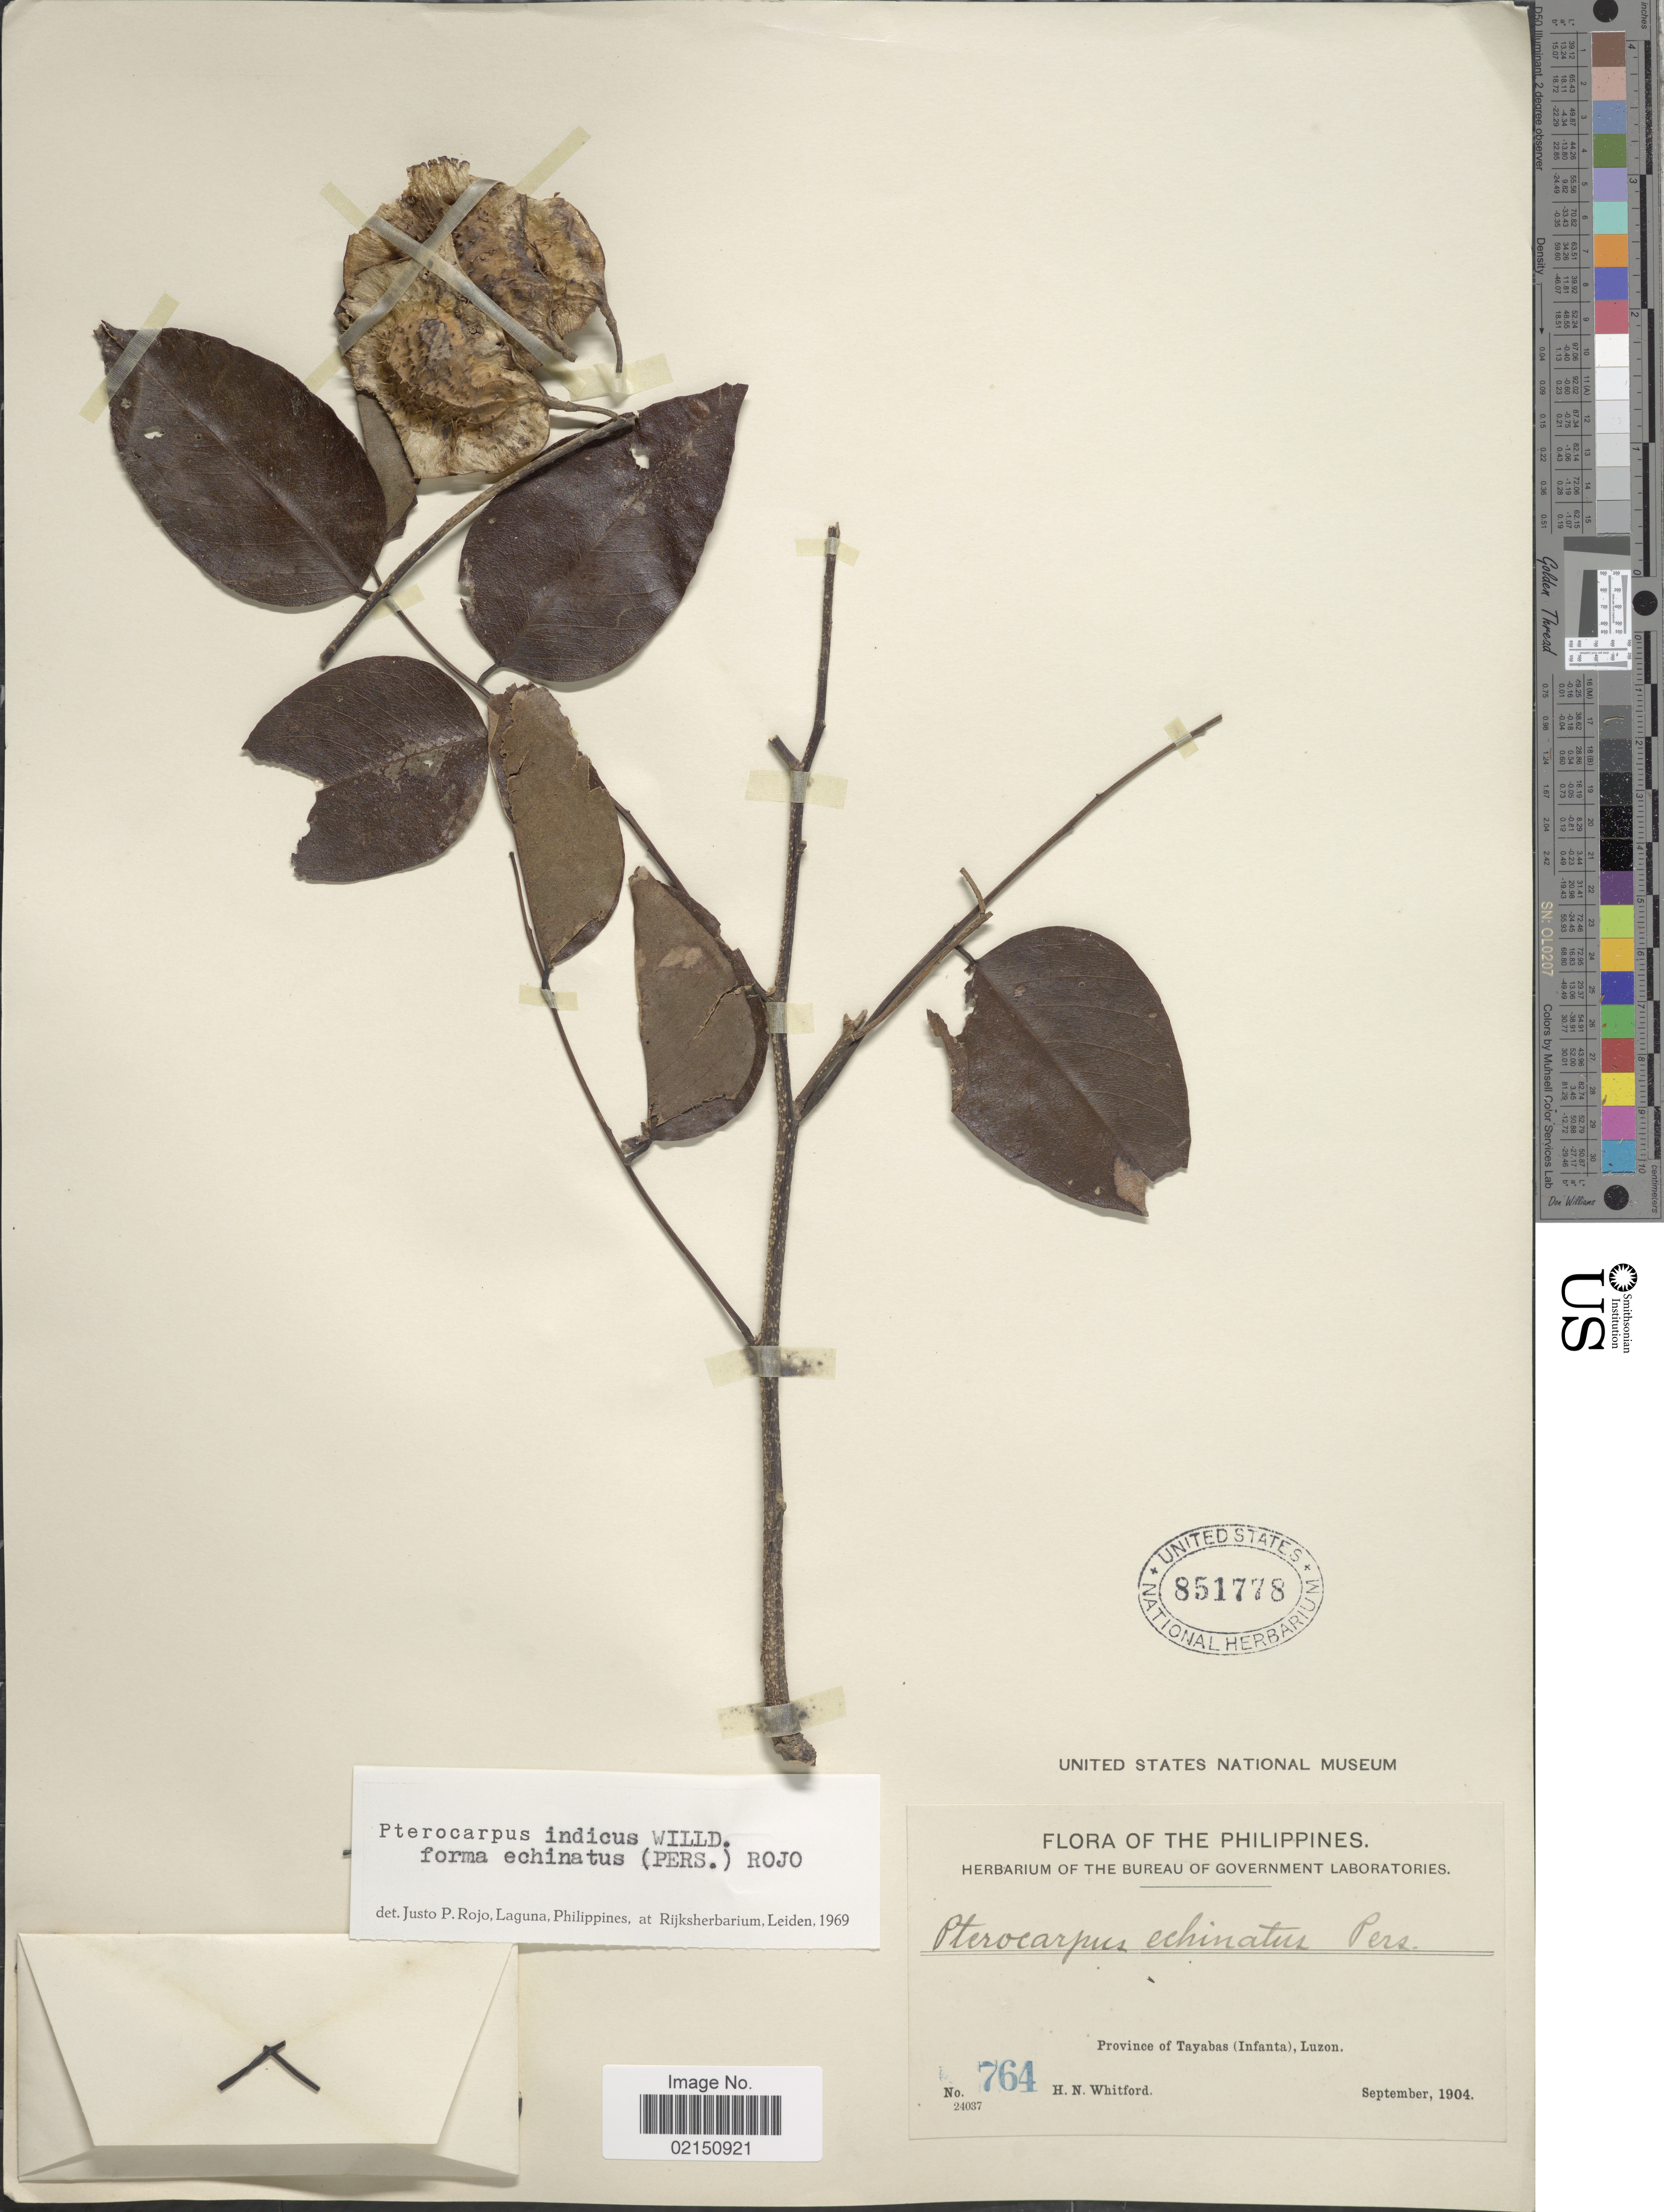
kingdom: Plantae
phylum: Tracheophyta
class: Magnoliopsida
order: Fabales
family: Fabaceae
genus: Pterocarpus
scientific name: Pterocarpus echinatus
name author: Pers.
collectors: H. N. Whitford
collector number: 764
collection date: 1904-09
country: Philippines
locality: Province of Tayabas (Infanta), Luzon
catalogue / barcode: US 851778